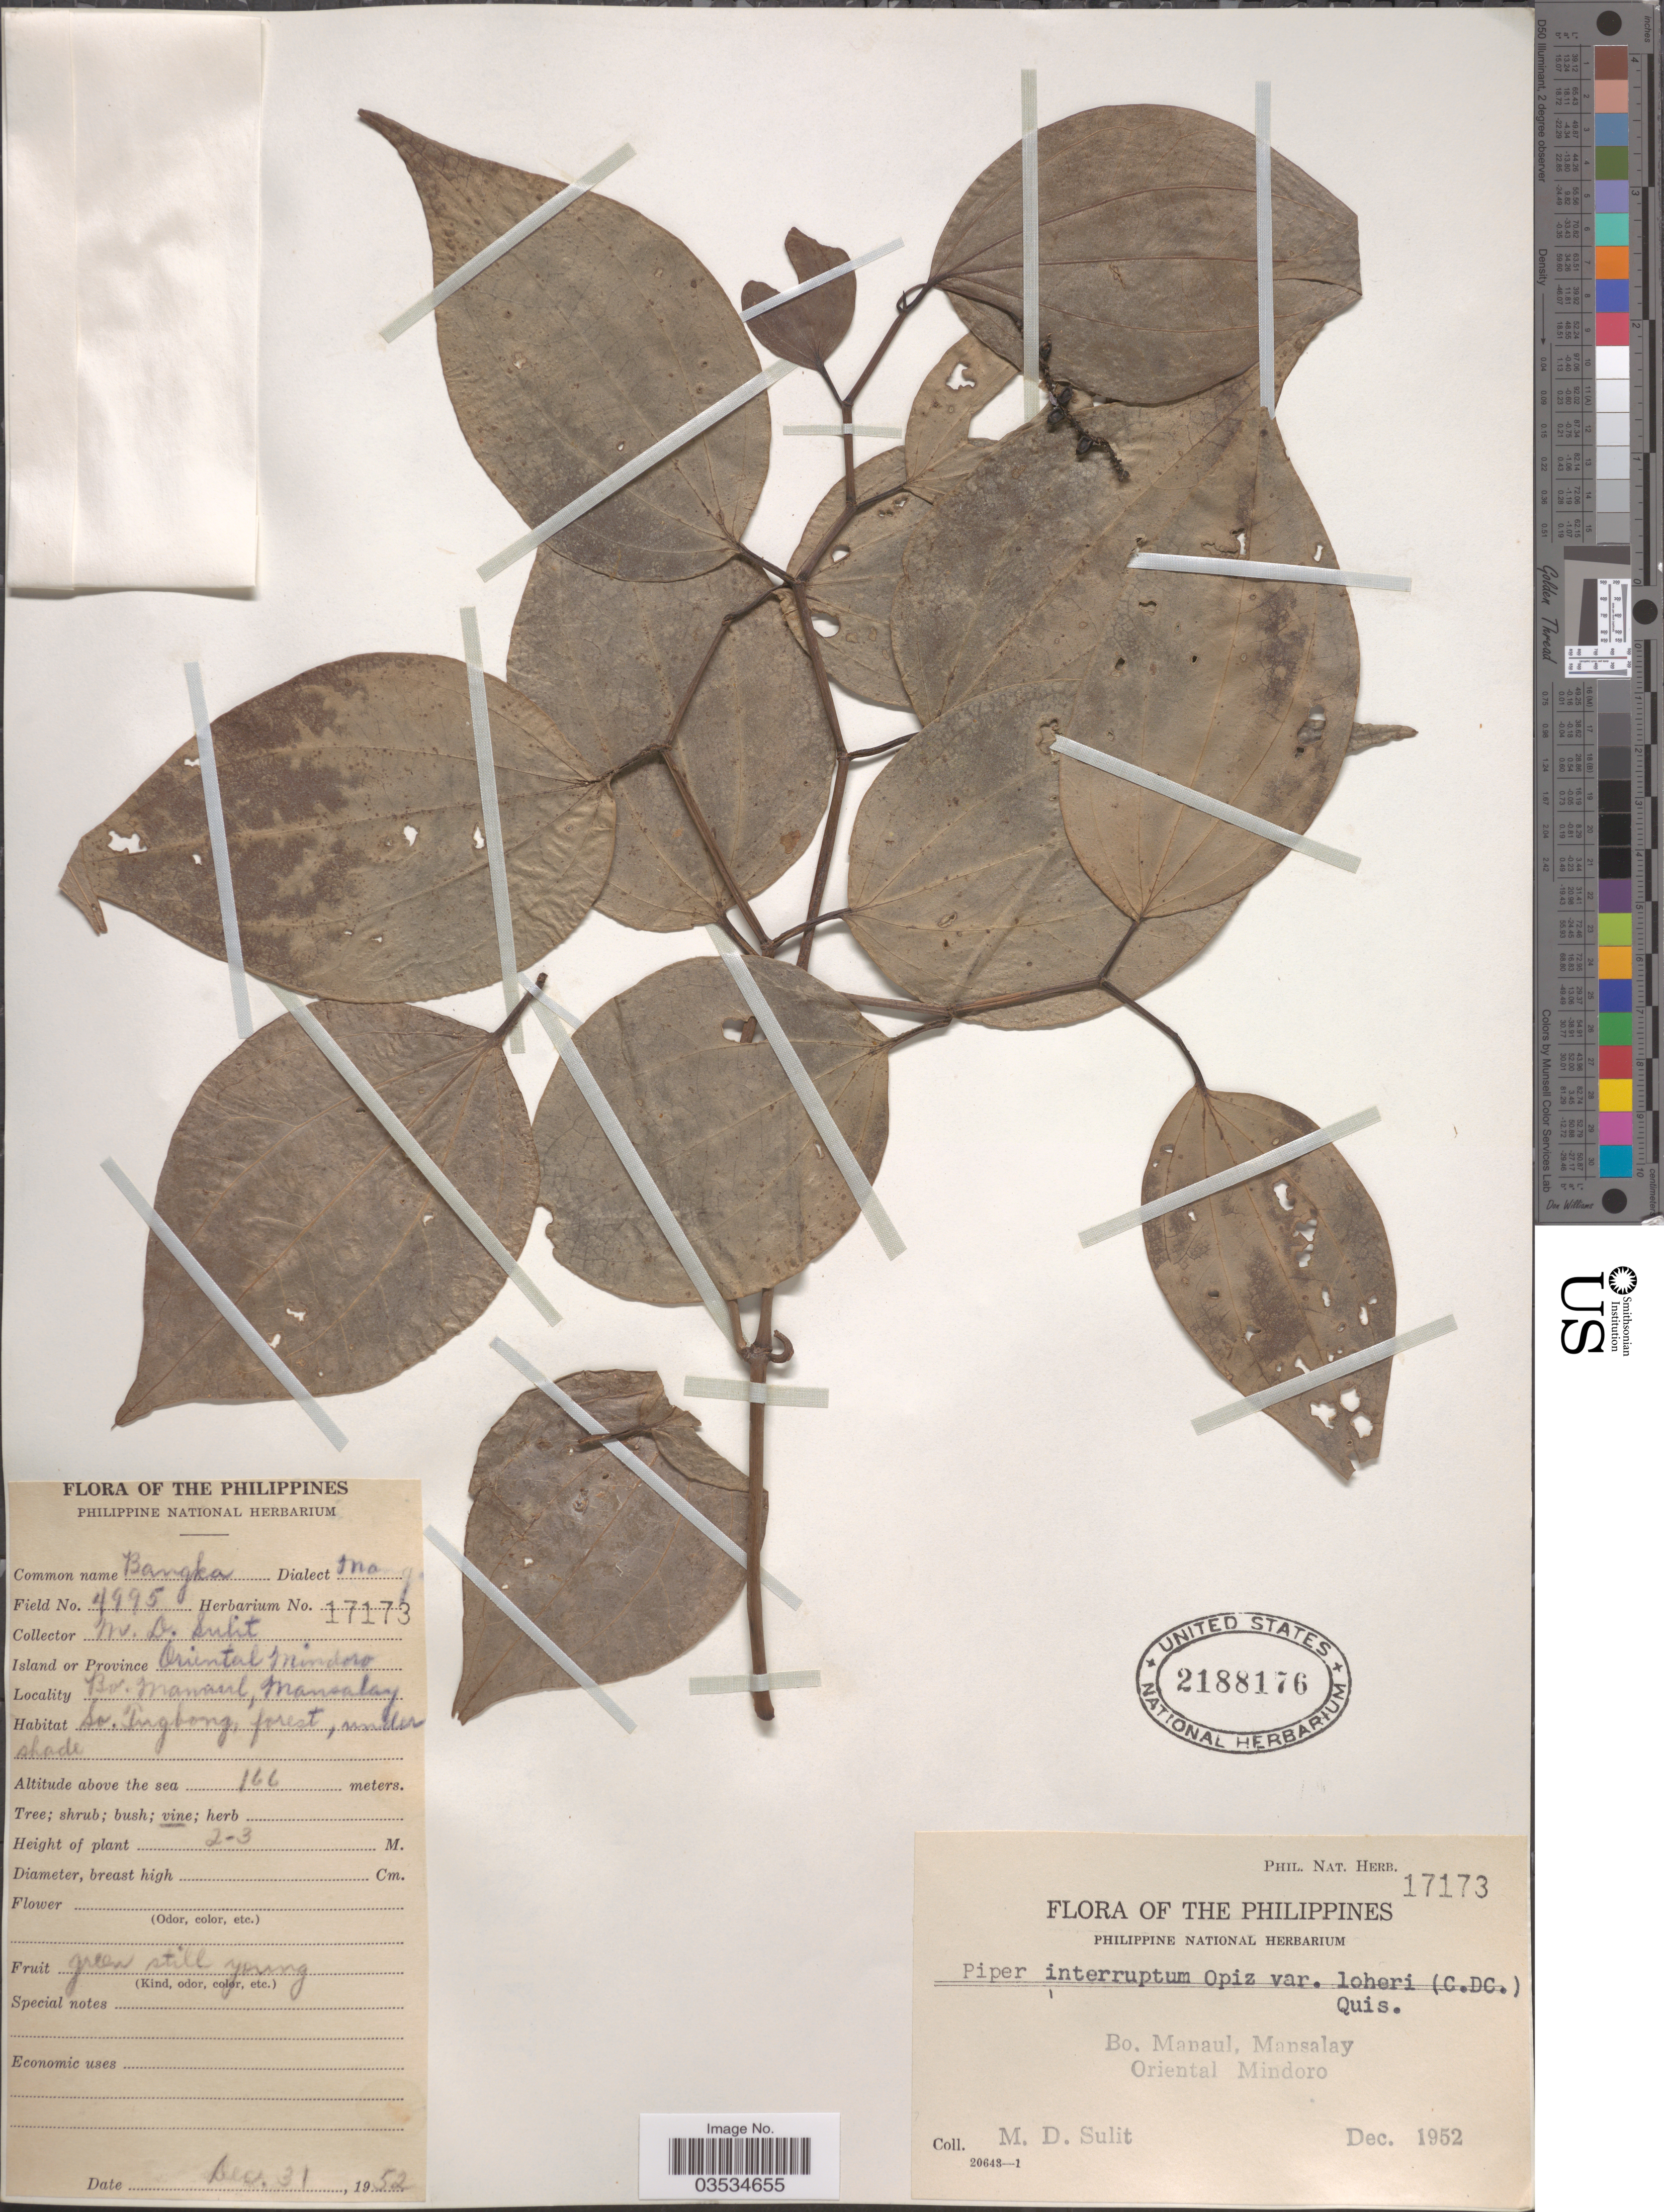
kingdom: Plantae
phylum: Tracheophyta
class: Magnoliopsida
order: Piperales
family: Piperaceae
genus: Piper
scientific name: Piper interruptum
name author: Opiz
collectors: M. Sulit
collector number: Phil. Nat. Herb. 17173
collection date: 1952-12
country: Philippines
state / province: Mimaropa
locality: Bo. Manaul, Mansalay. Oriental Mindoro.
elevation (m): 166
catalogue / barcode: US 2188176